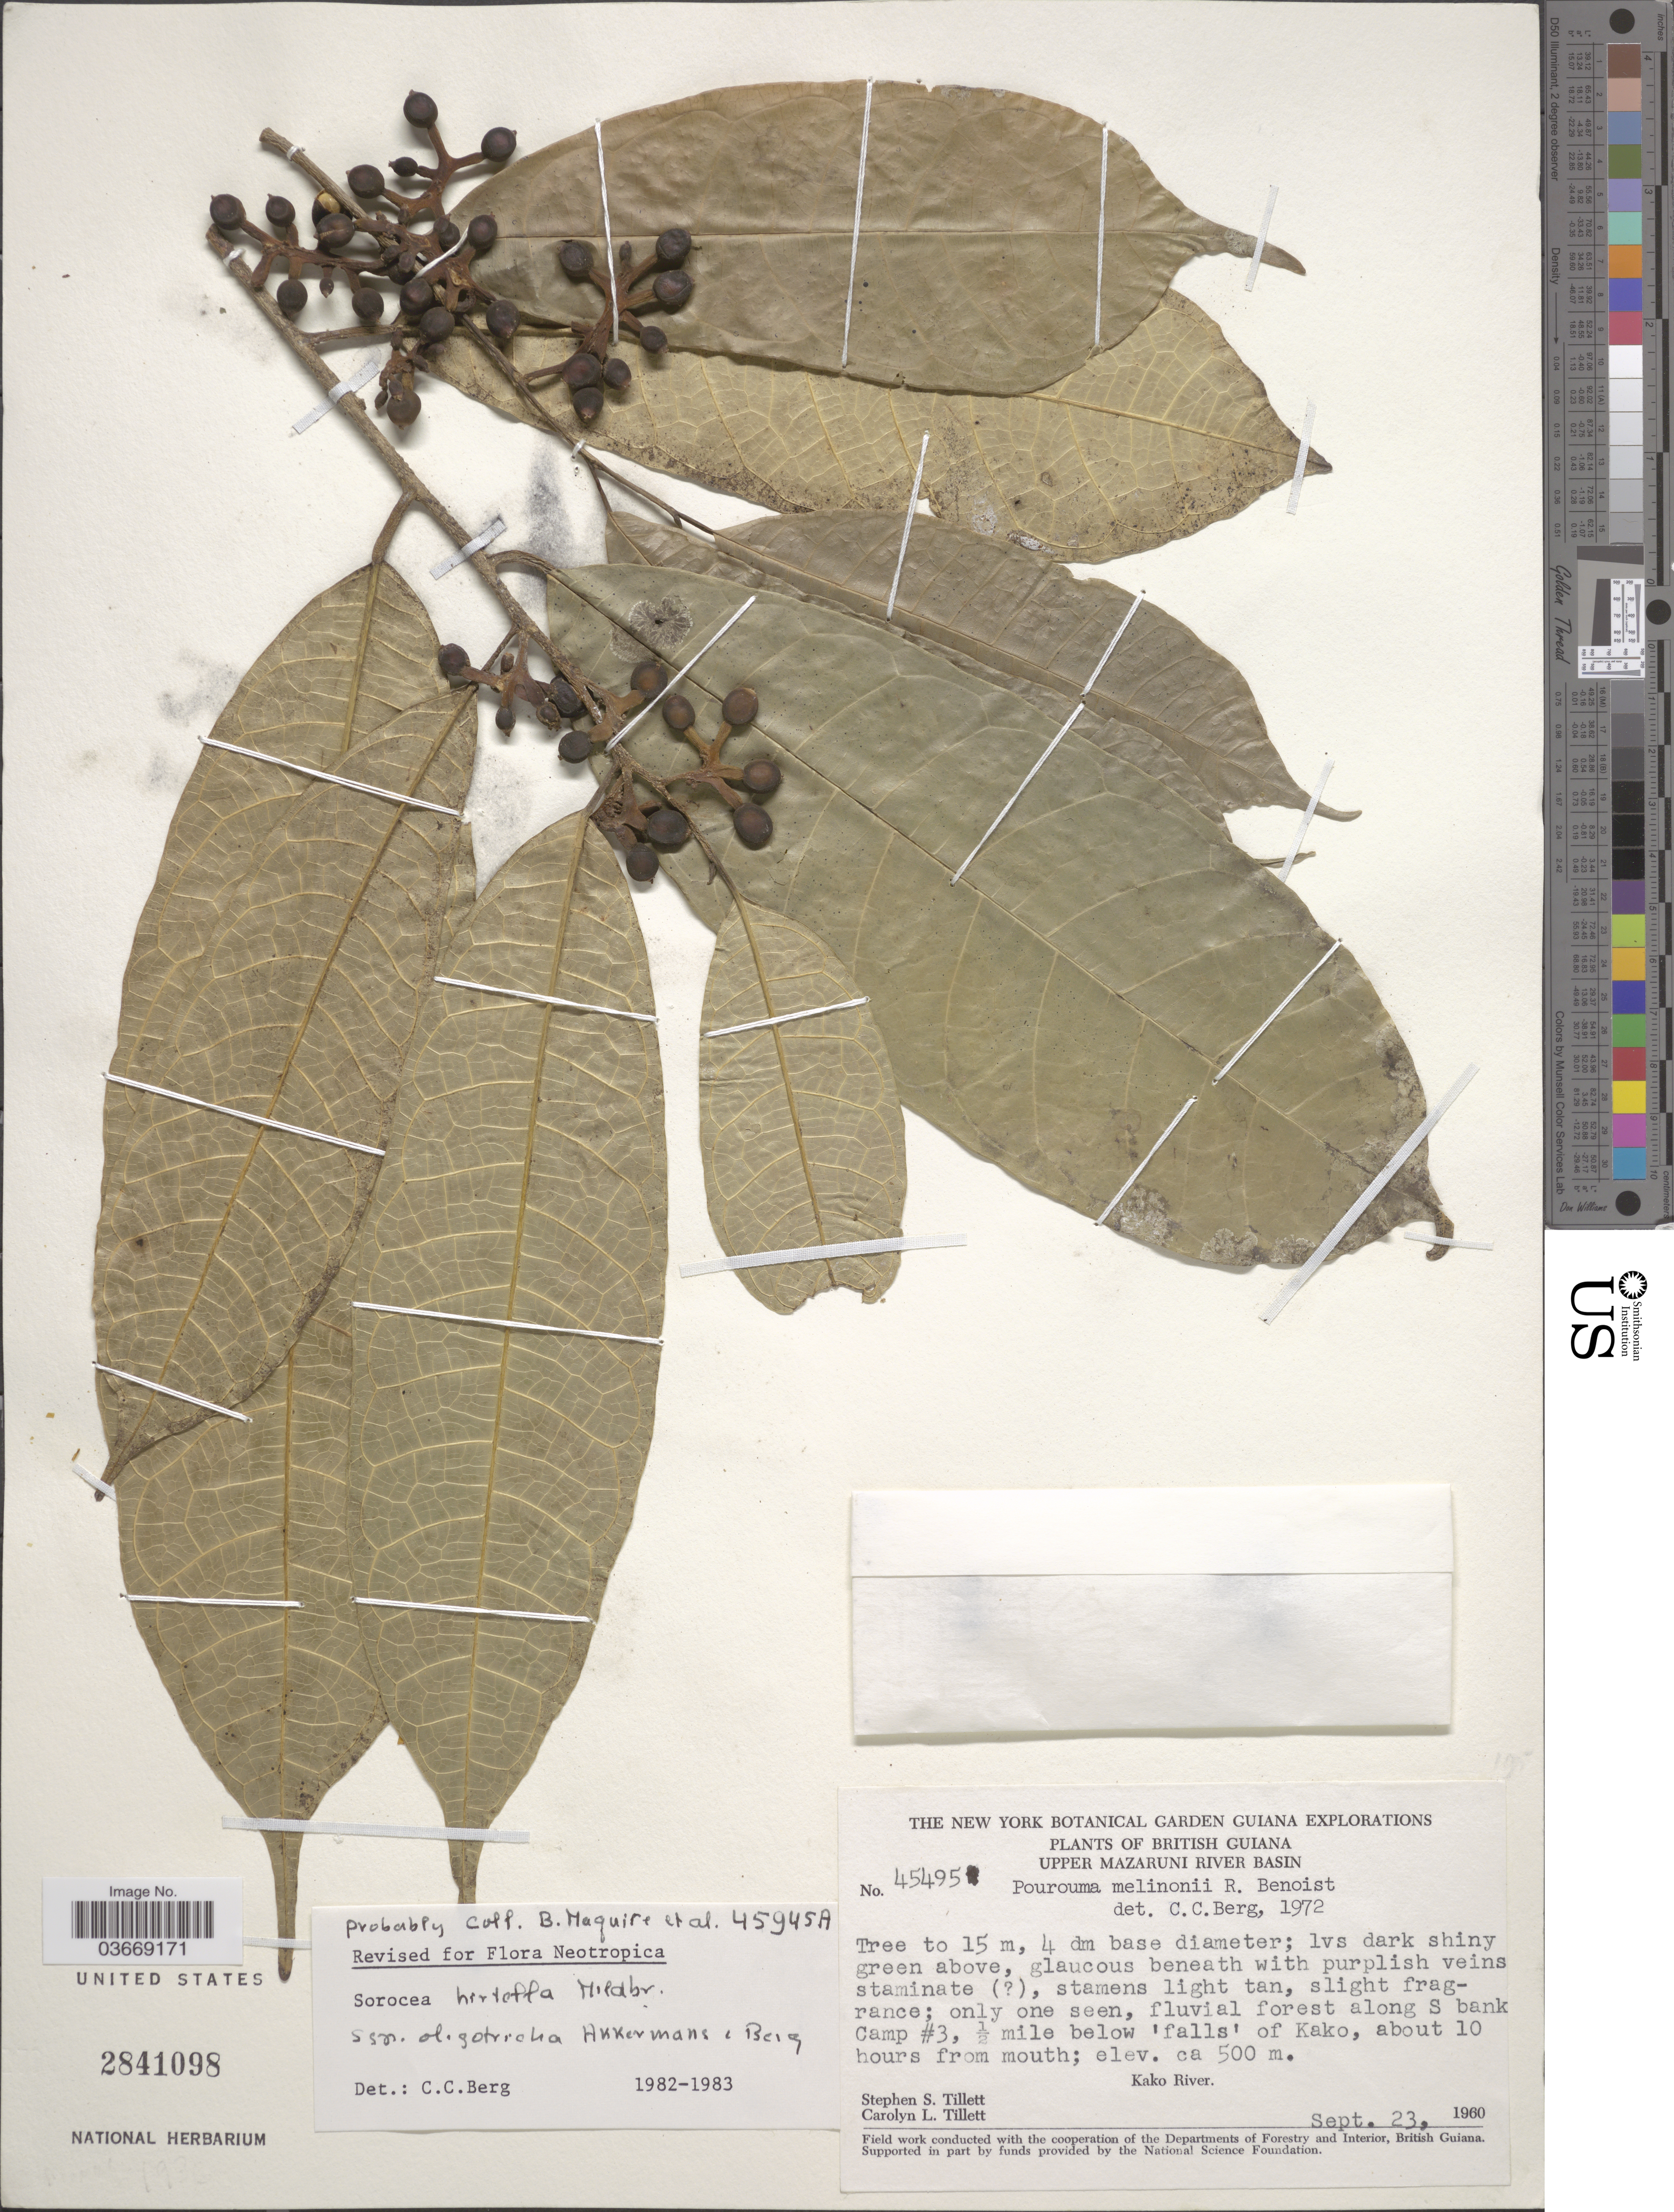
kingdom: Plantae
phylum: Tracheophyta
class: Magnoliopsida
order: Rosales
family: Moraceae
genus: Sorocea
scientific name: Sorocea hirtella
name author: Mildbr.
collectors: S. S. Tillett & C. L. Tillett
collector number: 45495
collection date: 1960-09-23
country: Guyana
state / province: Cuyuni-Mazaruni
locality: British Guiana. Upper Mazaruni River Basin. Fluvial forest along S bank Camp #3, ½ mile below 'falls' of Kako, about 10 hours from mouth. Kako River.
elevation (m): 500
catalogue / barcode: US 2841098